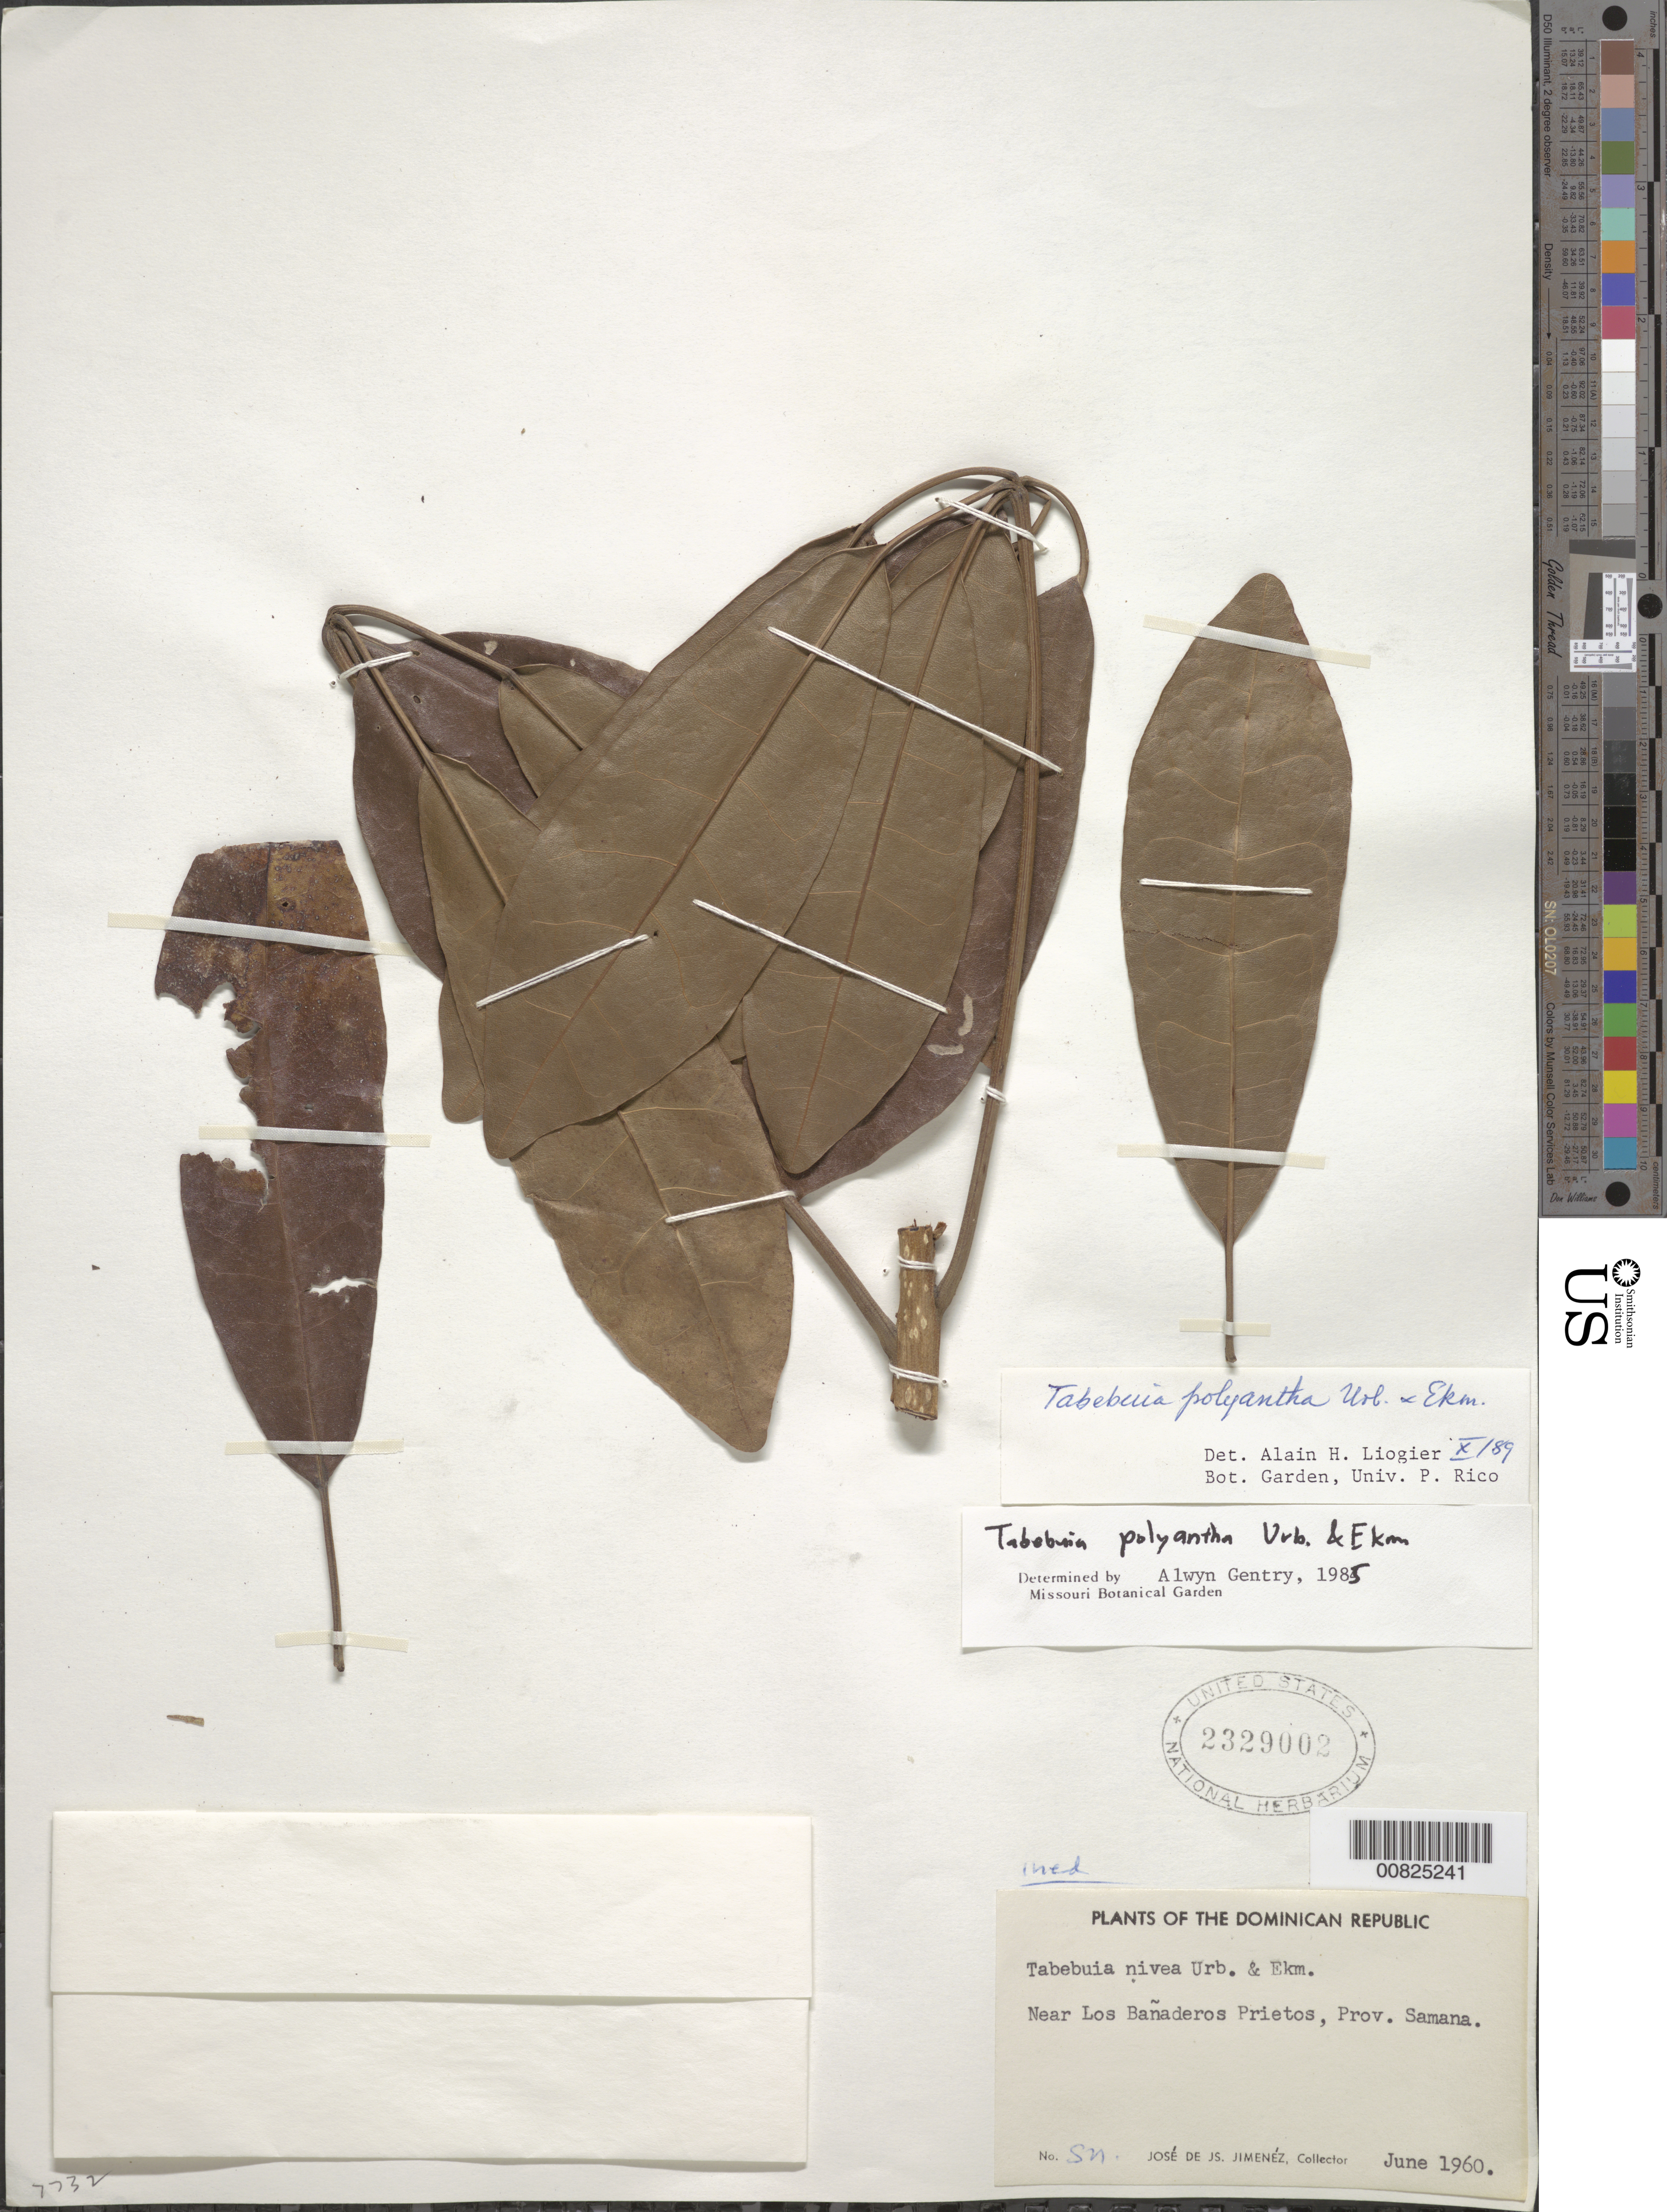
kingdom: Plantae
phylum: Tracheophyta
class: Magnoliopsida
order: Lamiales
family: Bignoniaceae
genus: Tabebuia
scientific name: Tabebuia polyantha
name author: Urb. & Ekman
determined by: Liogier, Alain H.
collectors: J. J. Jiménez Almonte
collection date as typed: Jun 1960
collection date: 1960-06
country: Dominican Republic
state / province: Samana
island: Hispaniola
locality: Near Los Bañaderos Prietos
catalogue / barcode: US 2329002